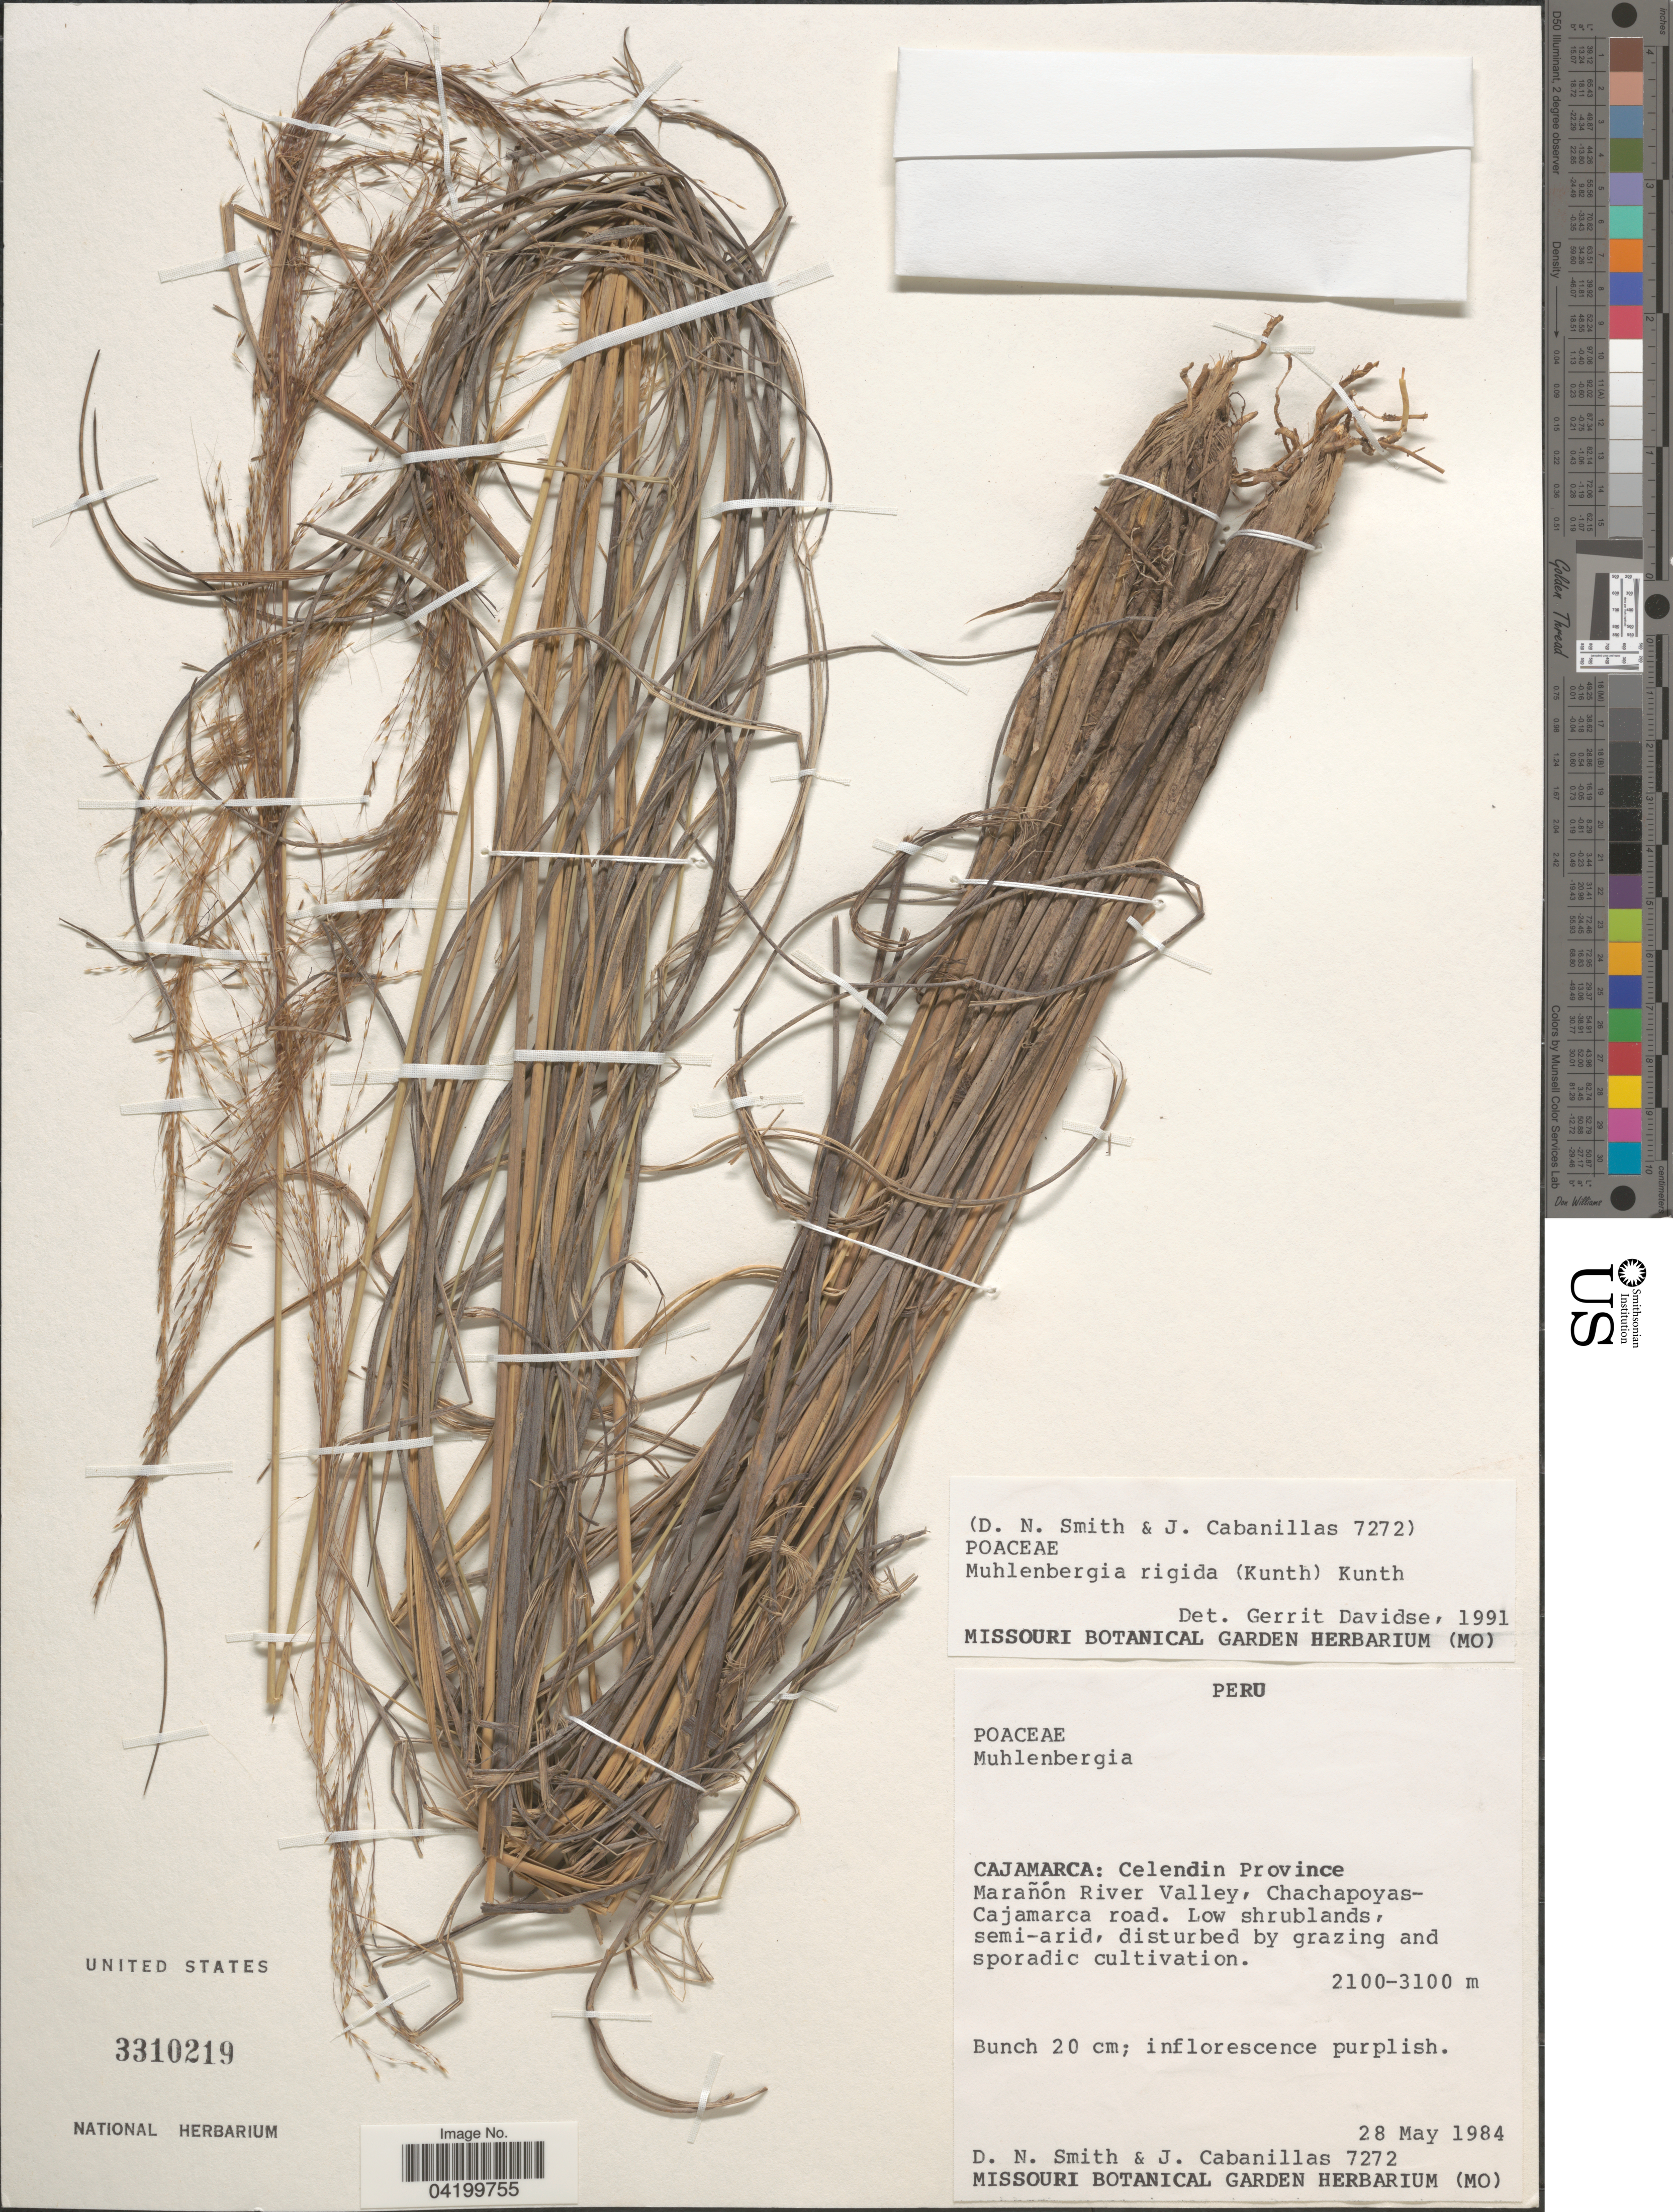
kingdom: Plantae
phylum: Tracheophyta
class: Liliopsida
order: Poales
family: Poaceae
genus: Muhlenbergia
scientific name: Muhlenbergia rigida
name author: (Kunth) Kunth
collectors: D. Smith & J. Cabanillas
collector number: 7272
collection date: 1984-05-28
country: Peru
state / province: Cajamarca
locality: Celendin Province. Marañón River Valley, Chachapoyas-Cajamarca road.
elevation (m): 2100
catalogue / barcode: US 3310219